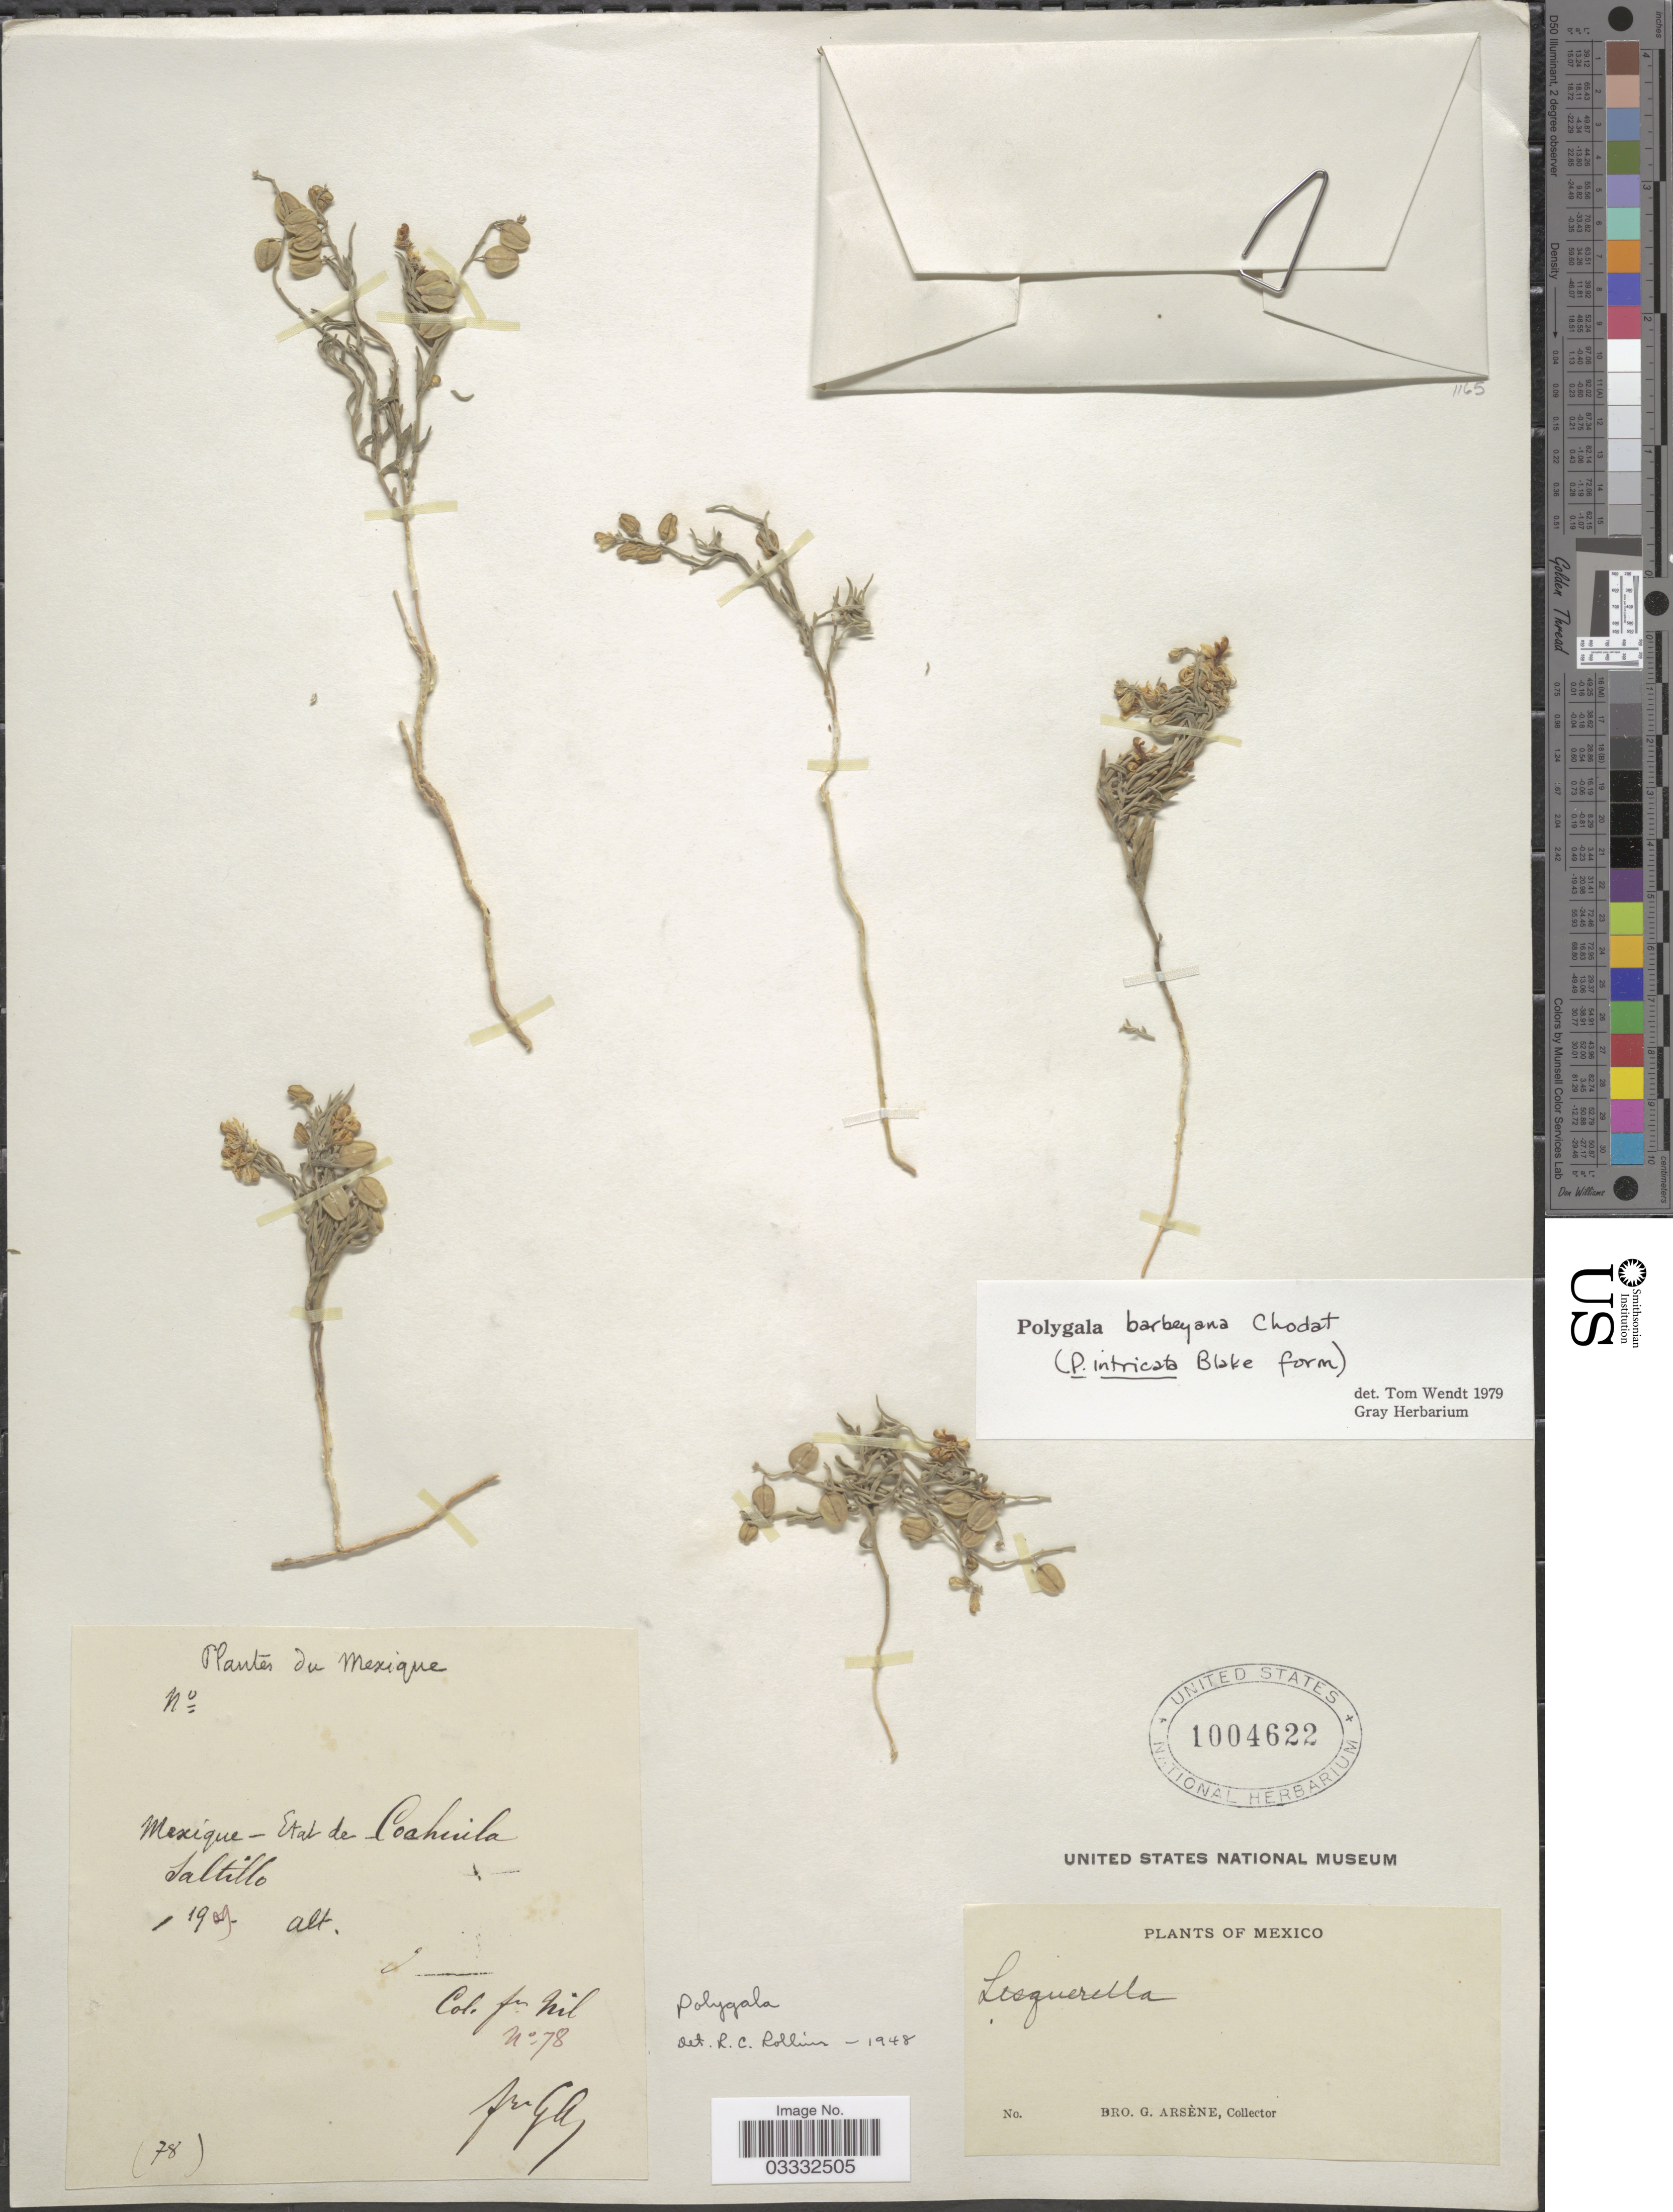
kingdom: Plantae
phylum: Tracheophyta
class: Magnoliopsida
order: Fabales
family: Polygalaceae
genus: Hebecarpa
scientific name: Hebecarpa barbeyana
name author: (Chodat) J.R. Abbott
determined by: Strong, Mark T., (BOT), Smithsonian Institution - National Museum of Natural History (UNITED STATES)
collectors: Bro. Nil & Bro. G. Arsène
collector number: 78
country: Mexico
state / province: Coahuila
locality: Saltillo.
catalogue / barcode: US 1004622